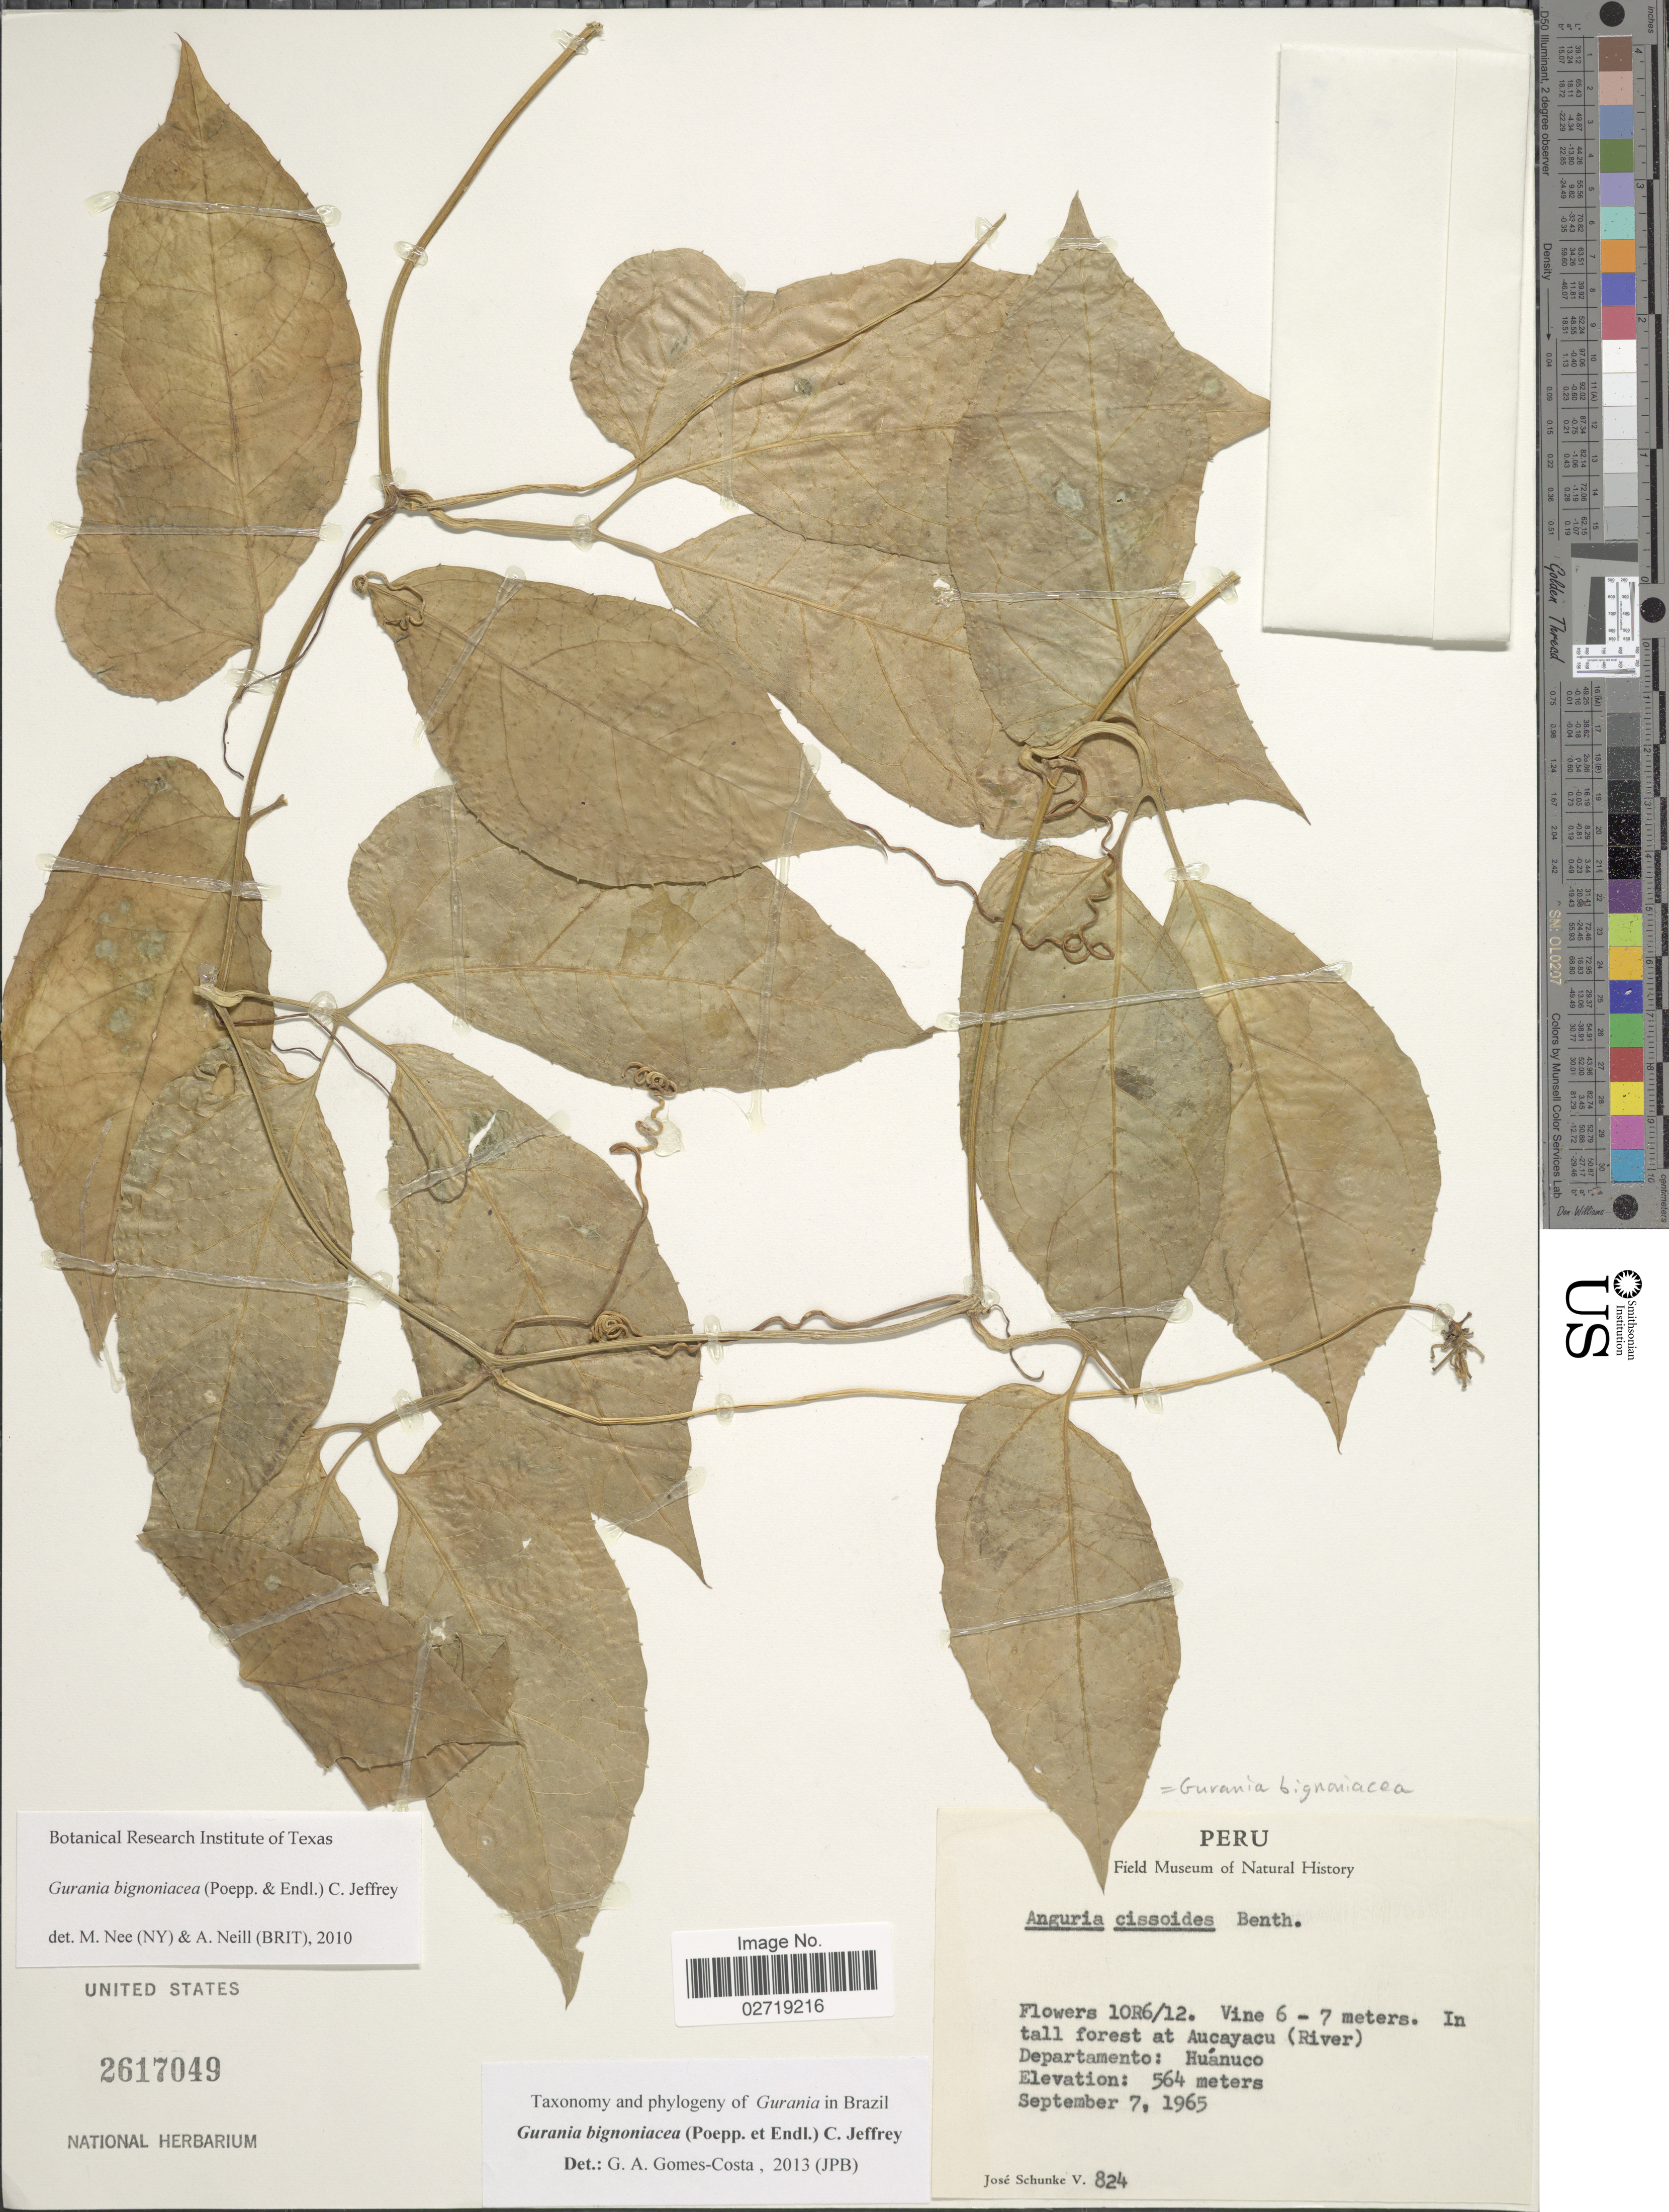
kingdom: Plantae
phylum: Tracheophyta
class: Magnoliopsida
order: Cucurbitales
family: Cucurbitaceae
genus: Gurania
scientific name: Gurania bignoniacea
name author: (Poepp. & Endl.) C. Jeffrey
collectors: J. Schunke Vigo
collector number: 824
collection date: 1965-09-07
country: Peru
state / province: Huánuco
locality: In tall forest at Aucayacu (River)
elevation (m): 564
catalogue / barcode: US 2617049